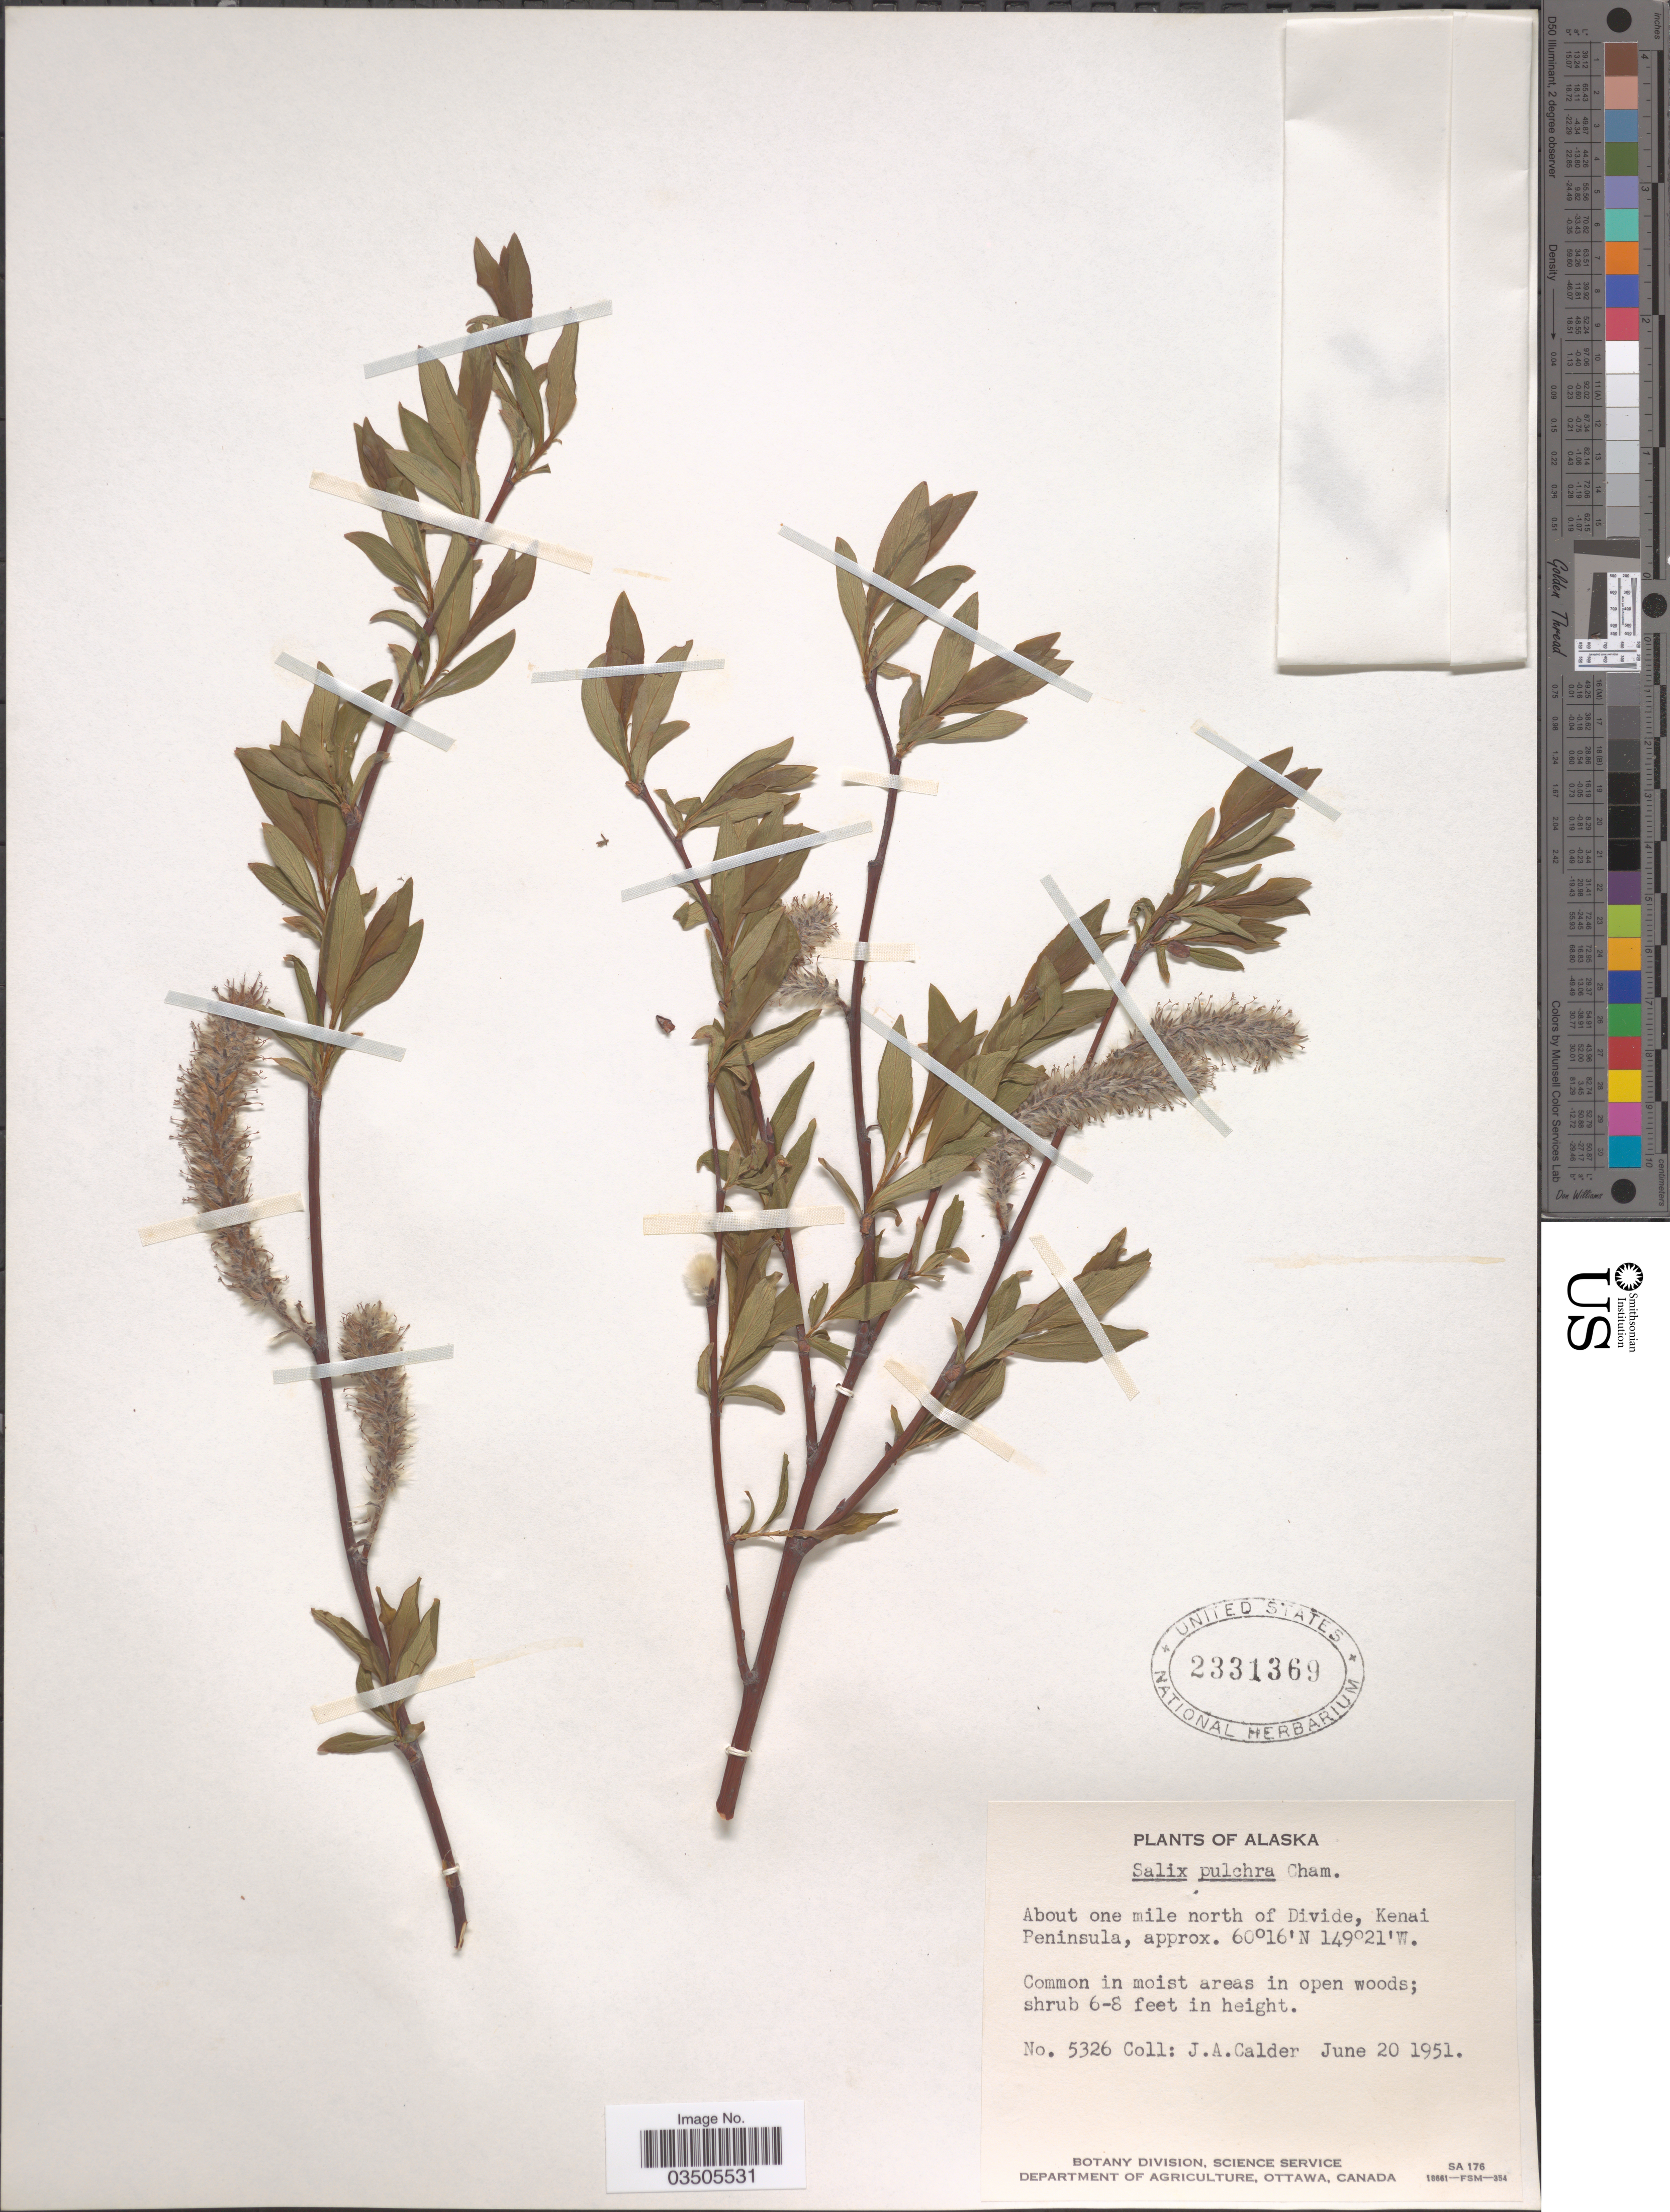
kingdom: Plantae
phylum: Tracheophyta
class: Magnoliopsida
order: Malpighiales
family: Salicaceae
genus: Salix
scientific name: Salix pulchra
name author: Cham.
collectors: J. A. Calder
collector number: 5326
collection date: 1951-06-20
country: United States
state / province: Alaska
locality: About one mile north of Divide, Kenai Peninsula.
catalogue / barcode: US 2331369